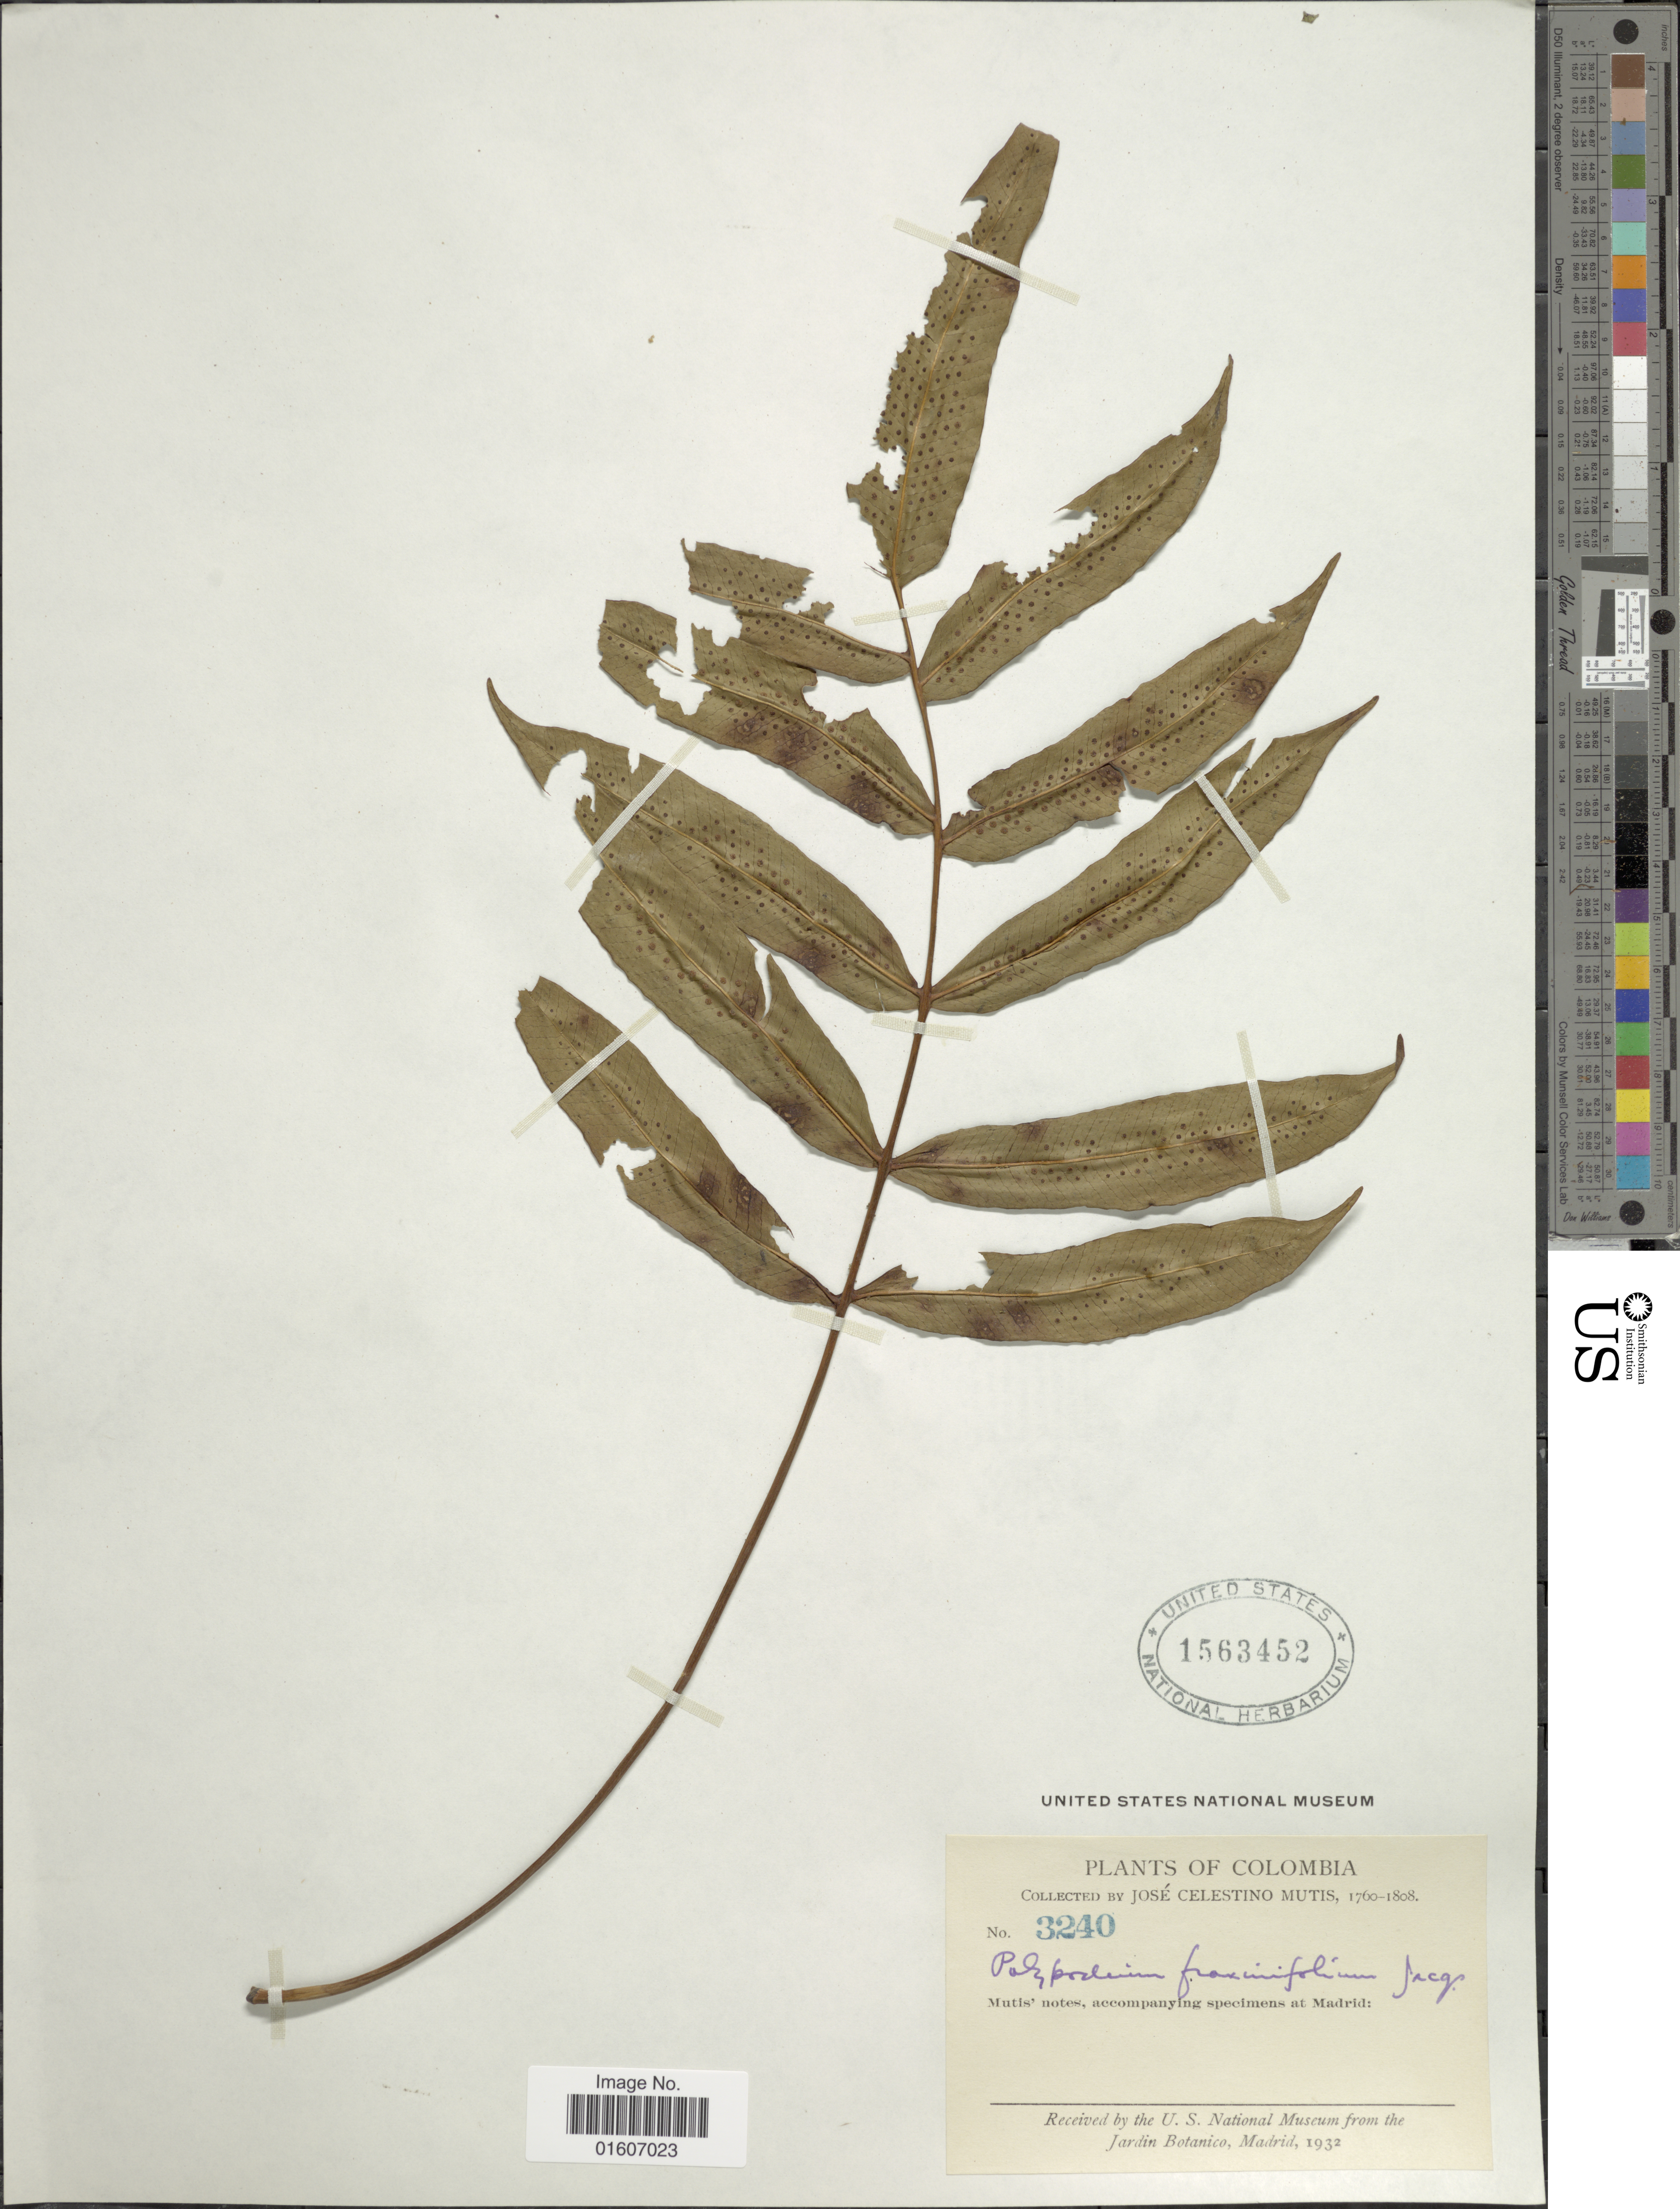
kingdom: Plantae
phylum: Tracheophyta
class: Polypodiopsida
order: Polypodiales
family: Polypodiaceae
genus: Serpocaulon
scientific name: Serpocaulon triseriale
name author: (Sw.) A.R. Sm.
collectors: J. C. B. Mutis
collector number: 3240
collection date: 1760/1808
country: Colombia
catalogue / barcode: US 1563452